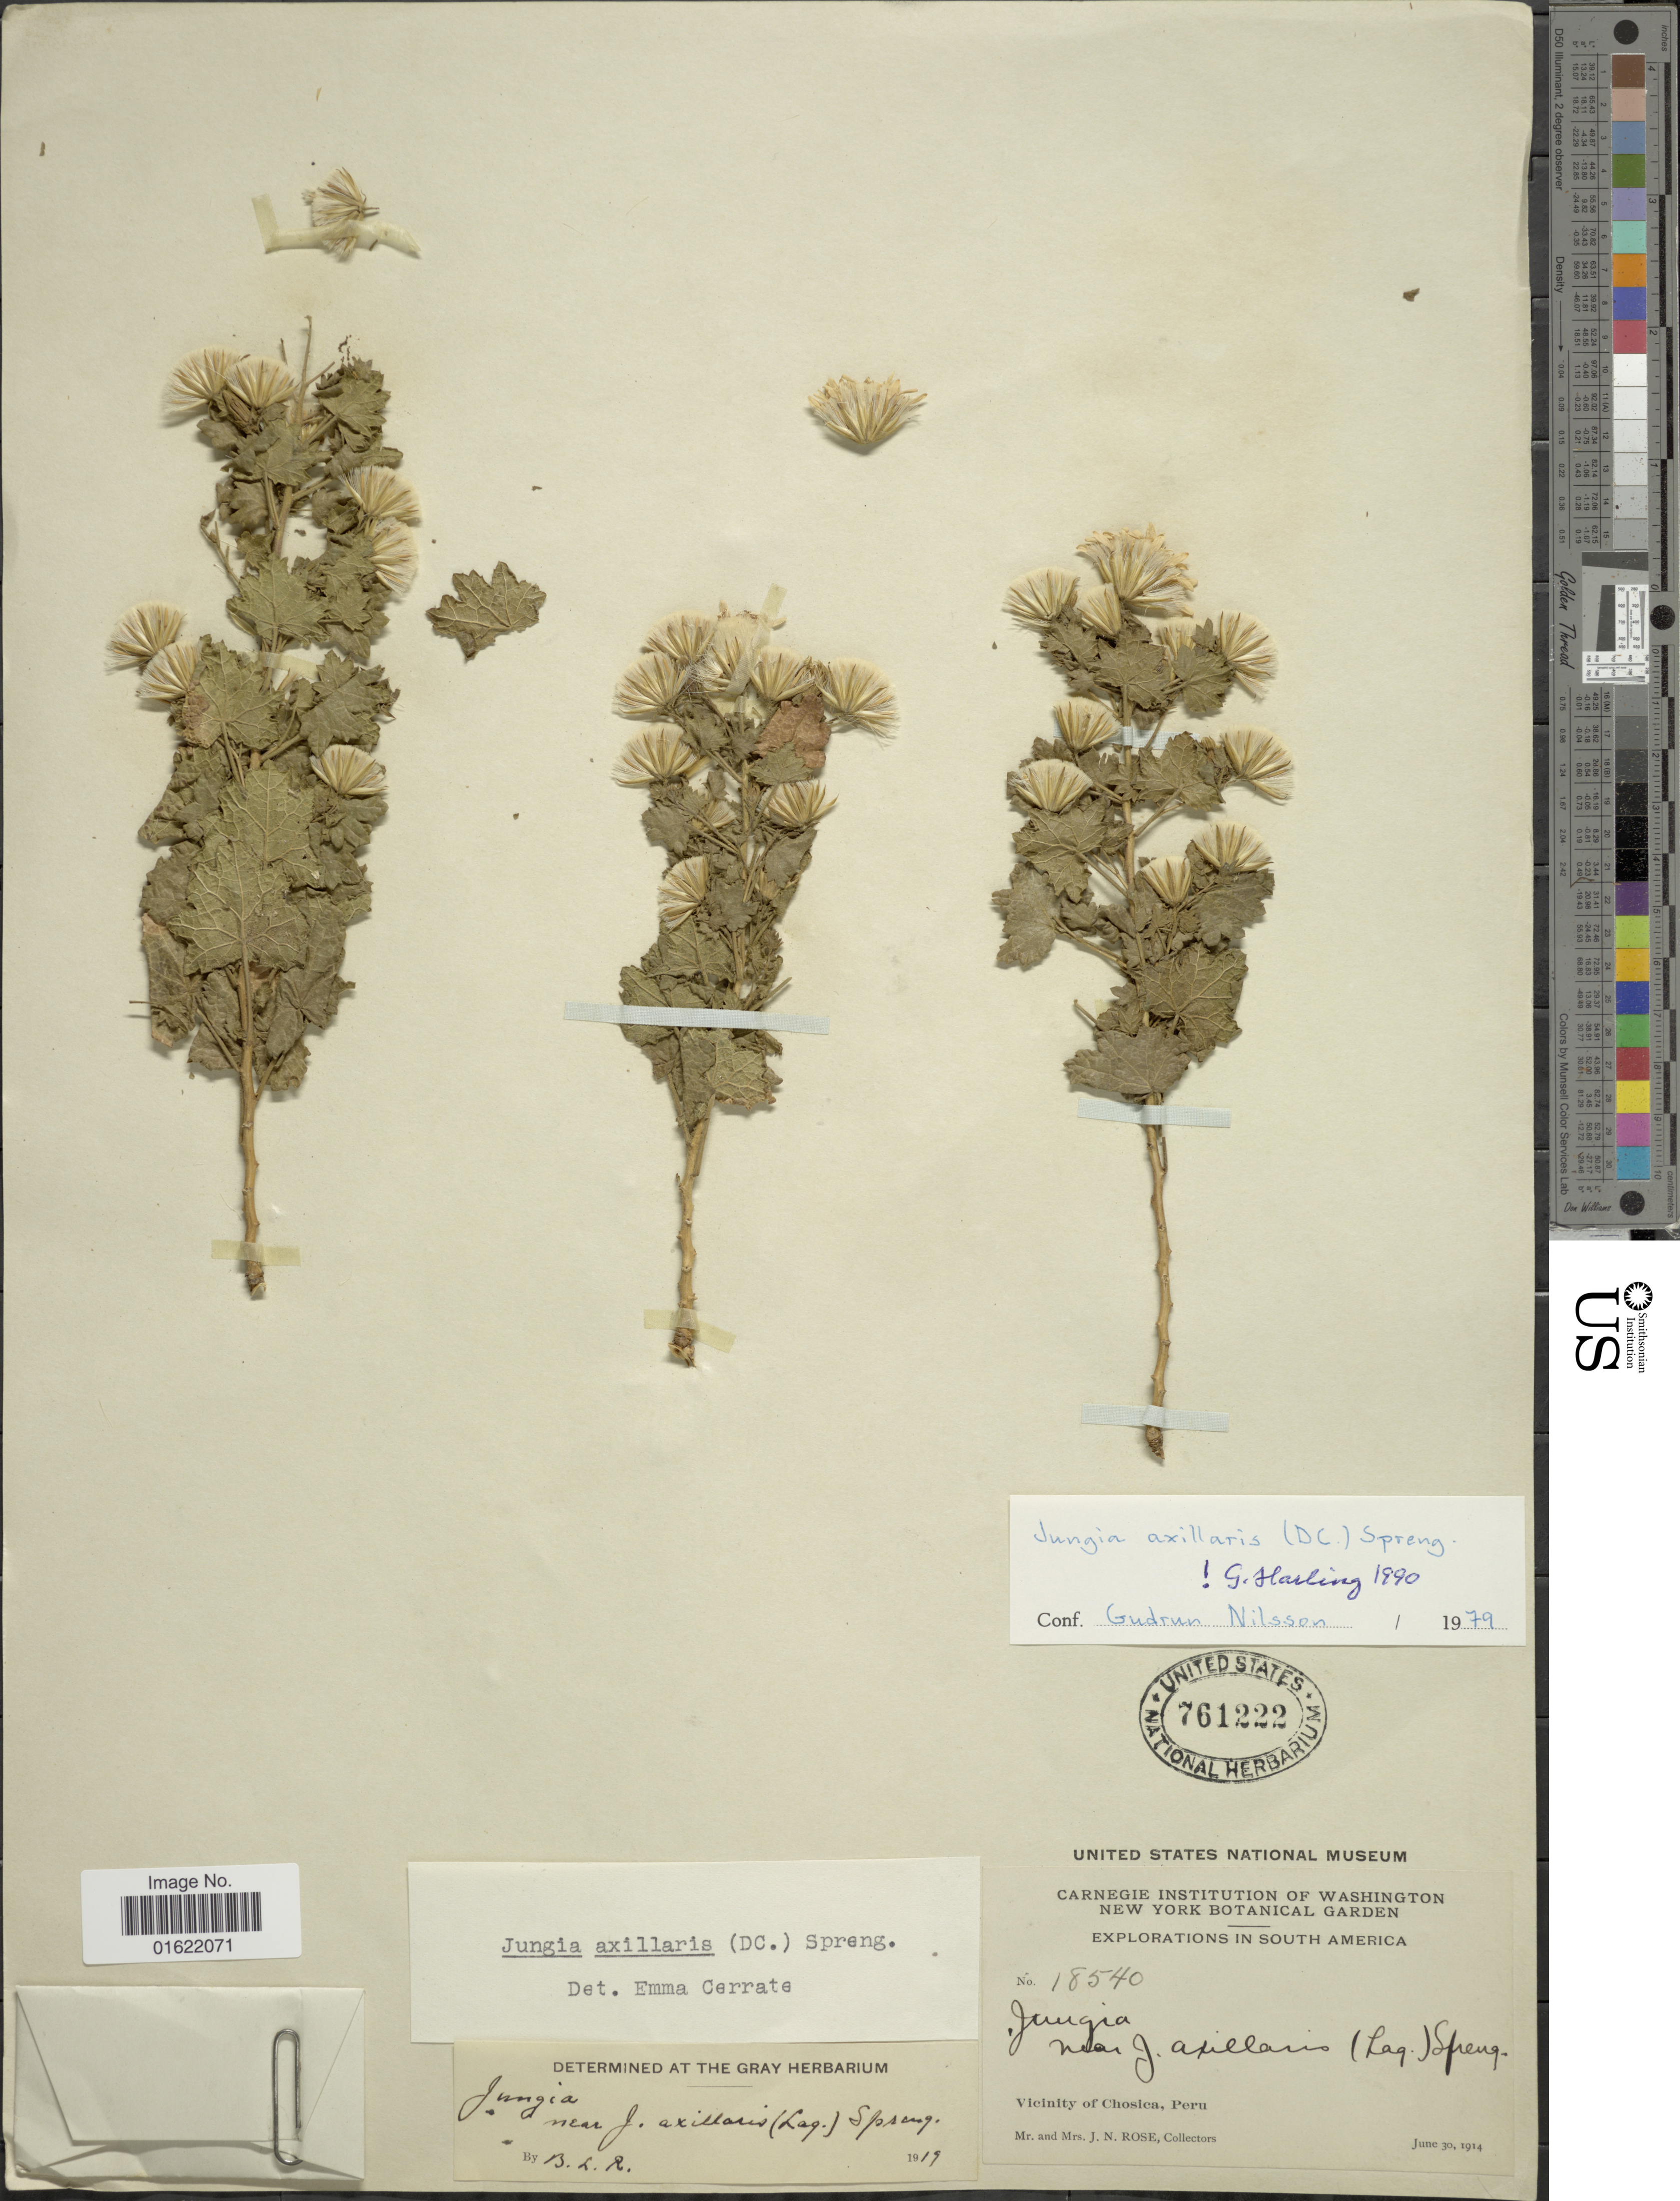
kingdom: Plantae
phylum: Tracheophyta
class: Magnoliopsida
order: Asterales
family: Asteraceae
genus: Jungia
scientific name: Jungia axillaris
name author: (Lag. ex DC.) Spreng.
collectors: J. N. Rose & L. B. Rose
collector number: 18540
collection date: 1914-06-30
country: Peru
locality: Vicinity of Chosica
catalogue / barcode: US 761222